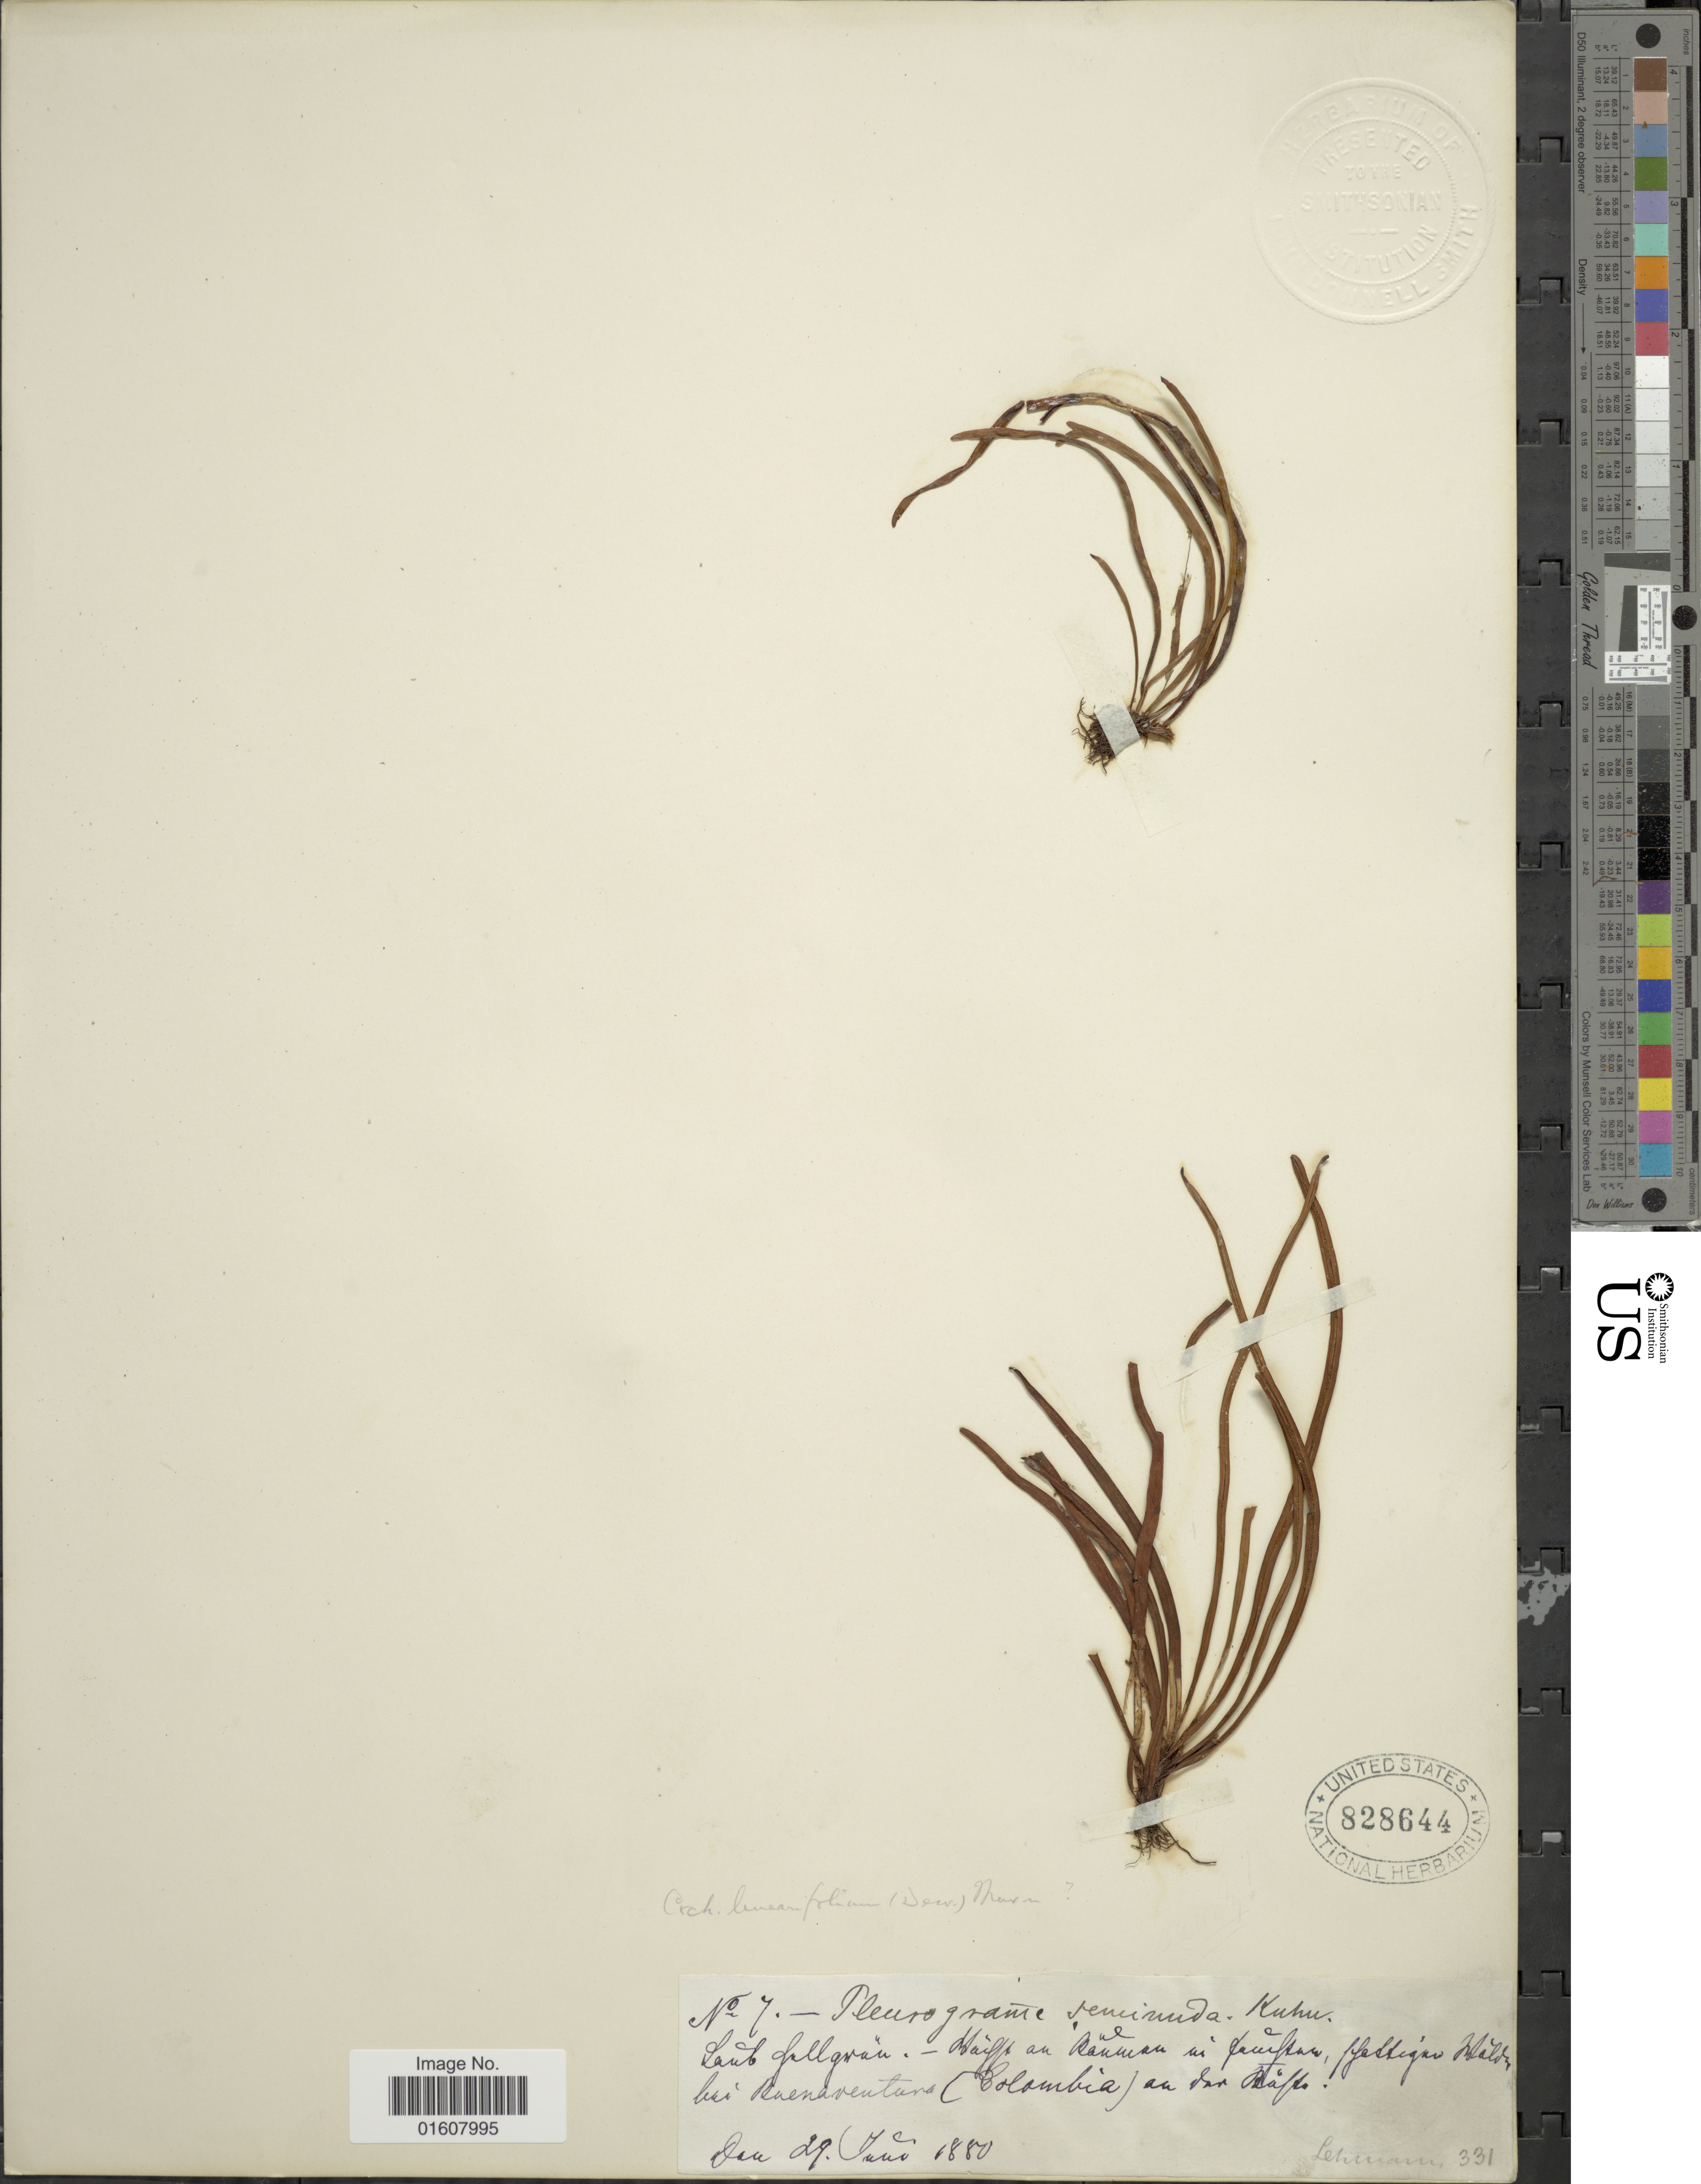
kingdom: Plantae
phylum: Tracheophyta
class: Polypodiopsida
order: Polypodiales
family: Polypodiaceae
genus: Cochlidium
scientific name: Cochlidium linearifolium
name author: (Desv.) Maxon ex C. Chr.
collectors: -. Lehmann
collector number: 7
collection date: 1880-06-29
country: Colombia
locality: Lanb fullgran. - Haiff an Baumen in feuchten, fifalligun Walden bei Buenaventura an van Taft [interpreted]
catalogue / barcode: US 828644